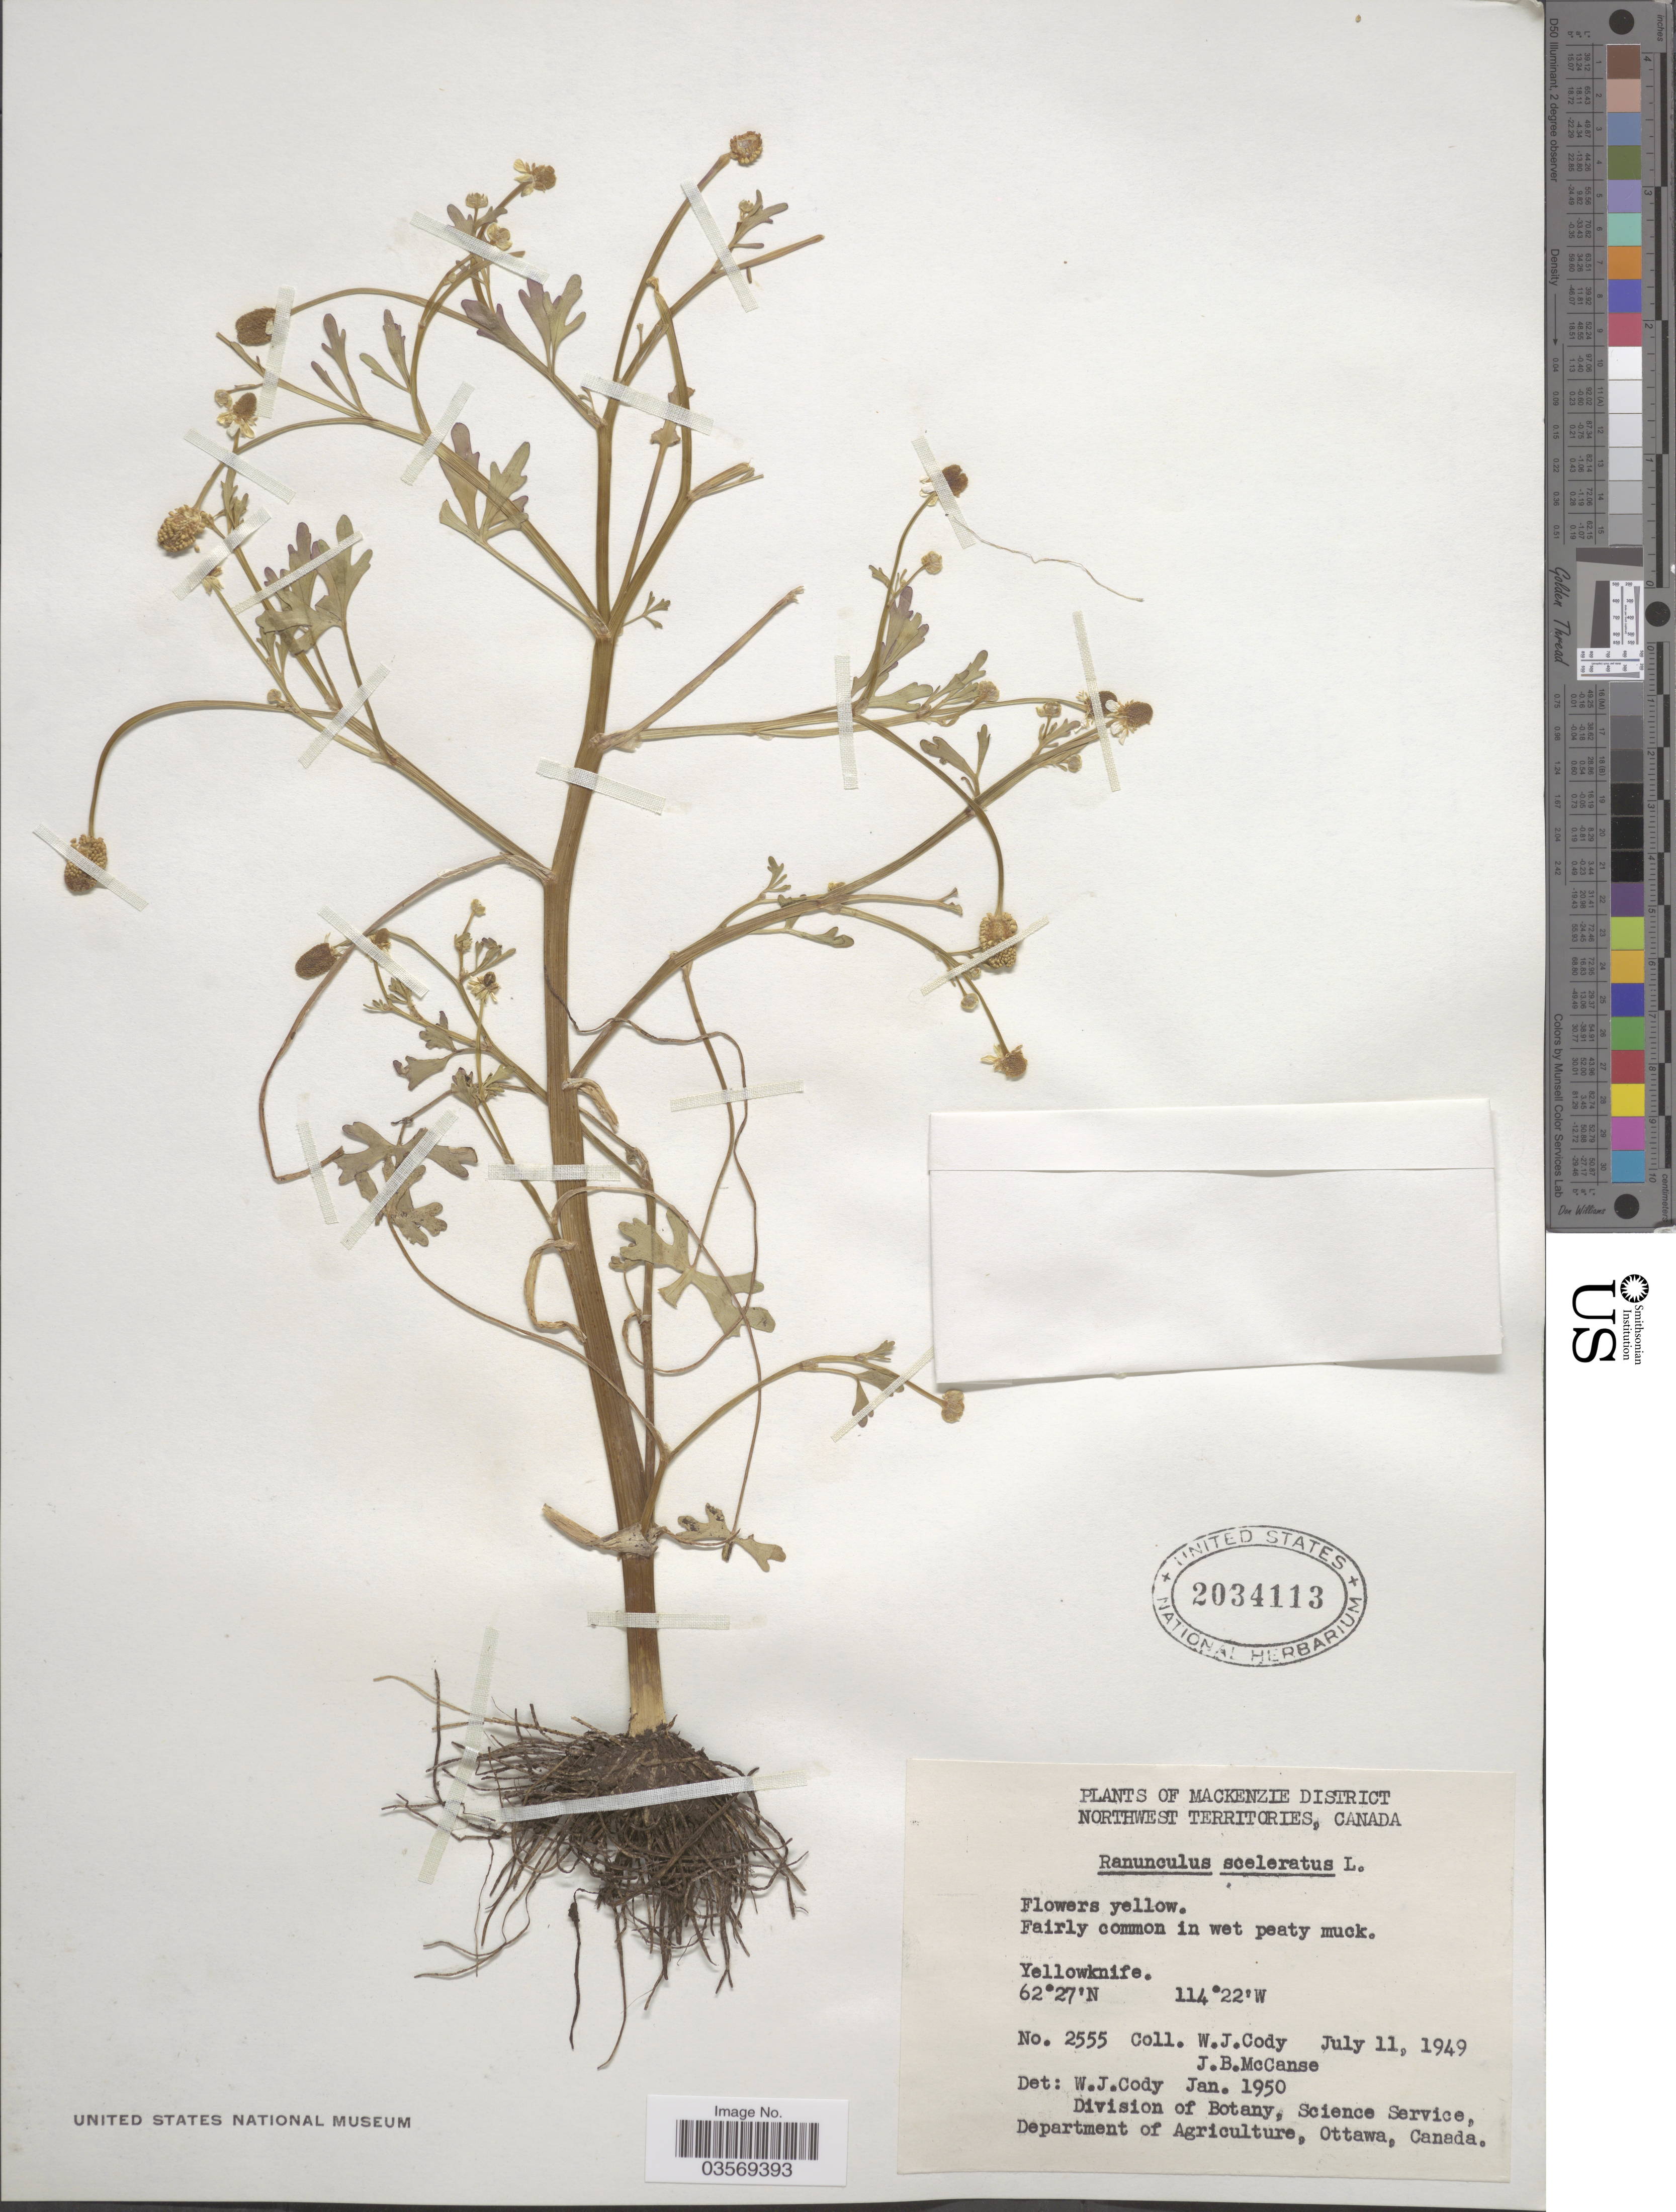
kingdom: Plantae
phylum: Tracheophyta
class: Magnoliopsida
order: Ranunculales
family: Ranunculaceae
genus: Ranunculus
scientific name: Ranunculus sceleratus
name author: L.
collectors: W. Cody & J. McCanse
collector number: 2555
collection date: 1949-07-11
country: Canada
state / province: Northwest Territories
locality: Mackenzie District. Yellowknife.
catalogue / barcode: US 2034113